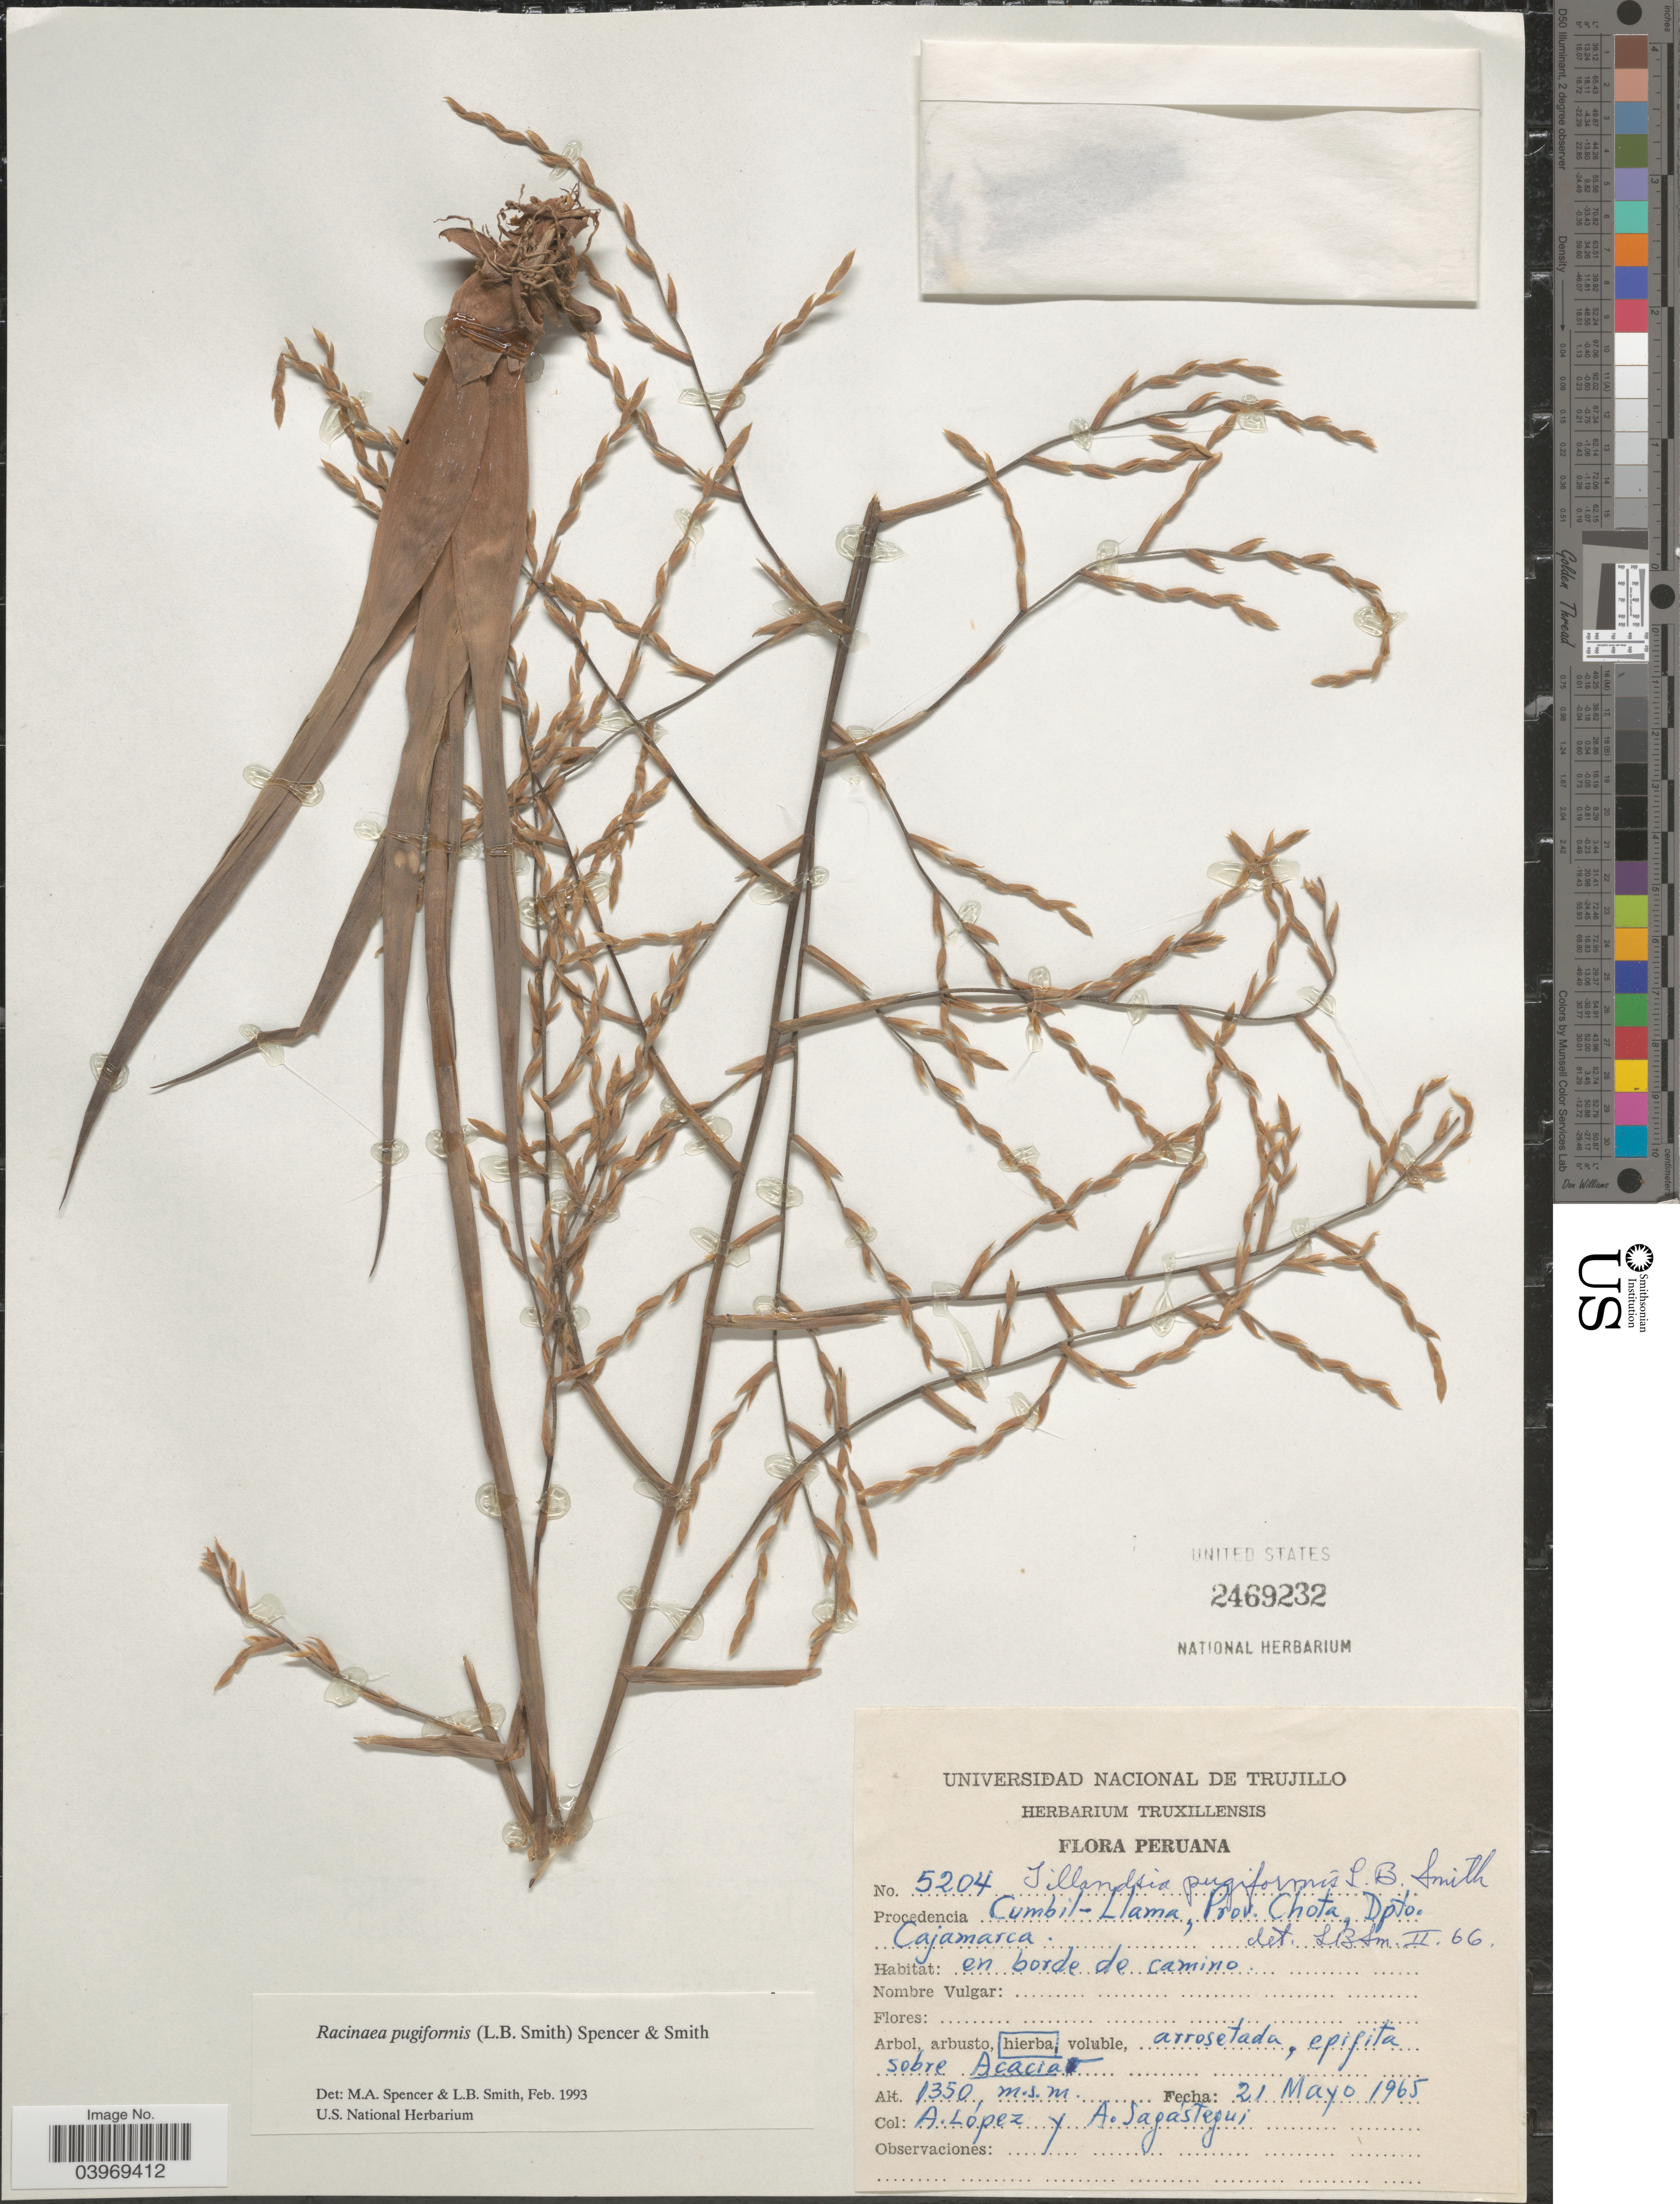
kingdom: Plantae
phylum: Tracheophyta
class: Liliopsida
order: Poales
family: Bromeliaceae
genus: Racinaea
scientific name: Racinaea pugiformis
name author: (L.B. Sm.) M.A. Spencer & L.B. Sm.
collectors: A. López & A. Sagastegui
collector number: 5204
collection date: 1965-05-21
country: Peru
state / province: Cajamarca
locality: Cumbil-Llama, Prov. Chota, Dpto. Cajamarca.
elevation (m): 1350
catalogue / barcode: US 2469232